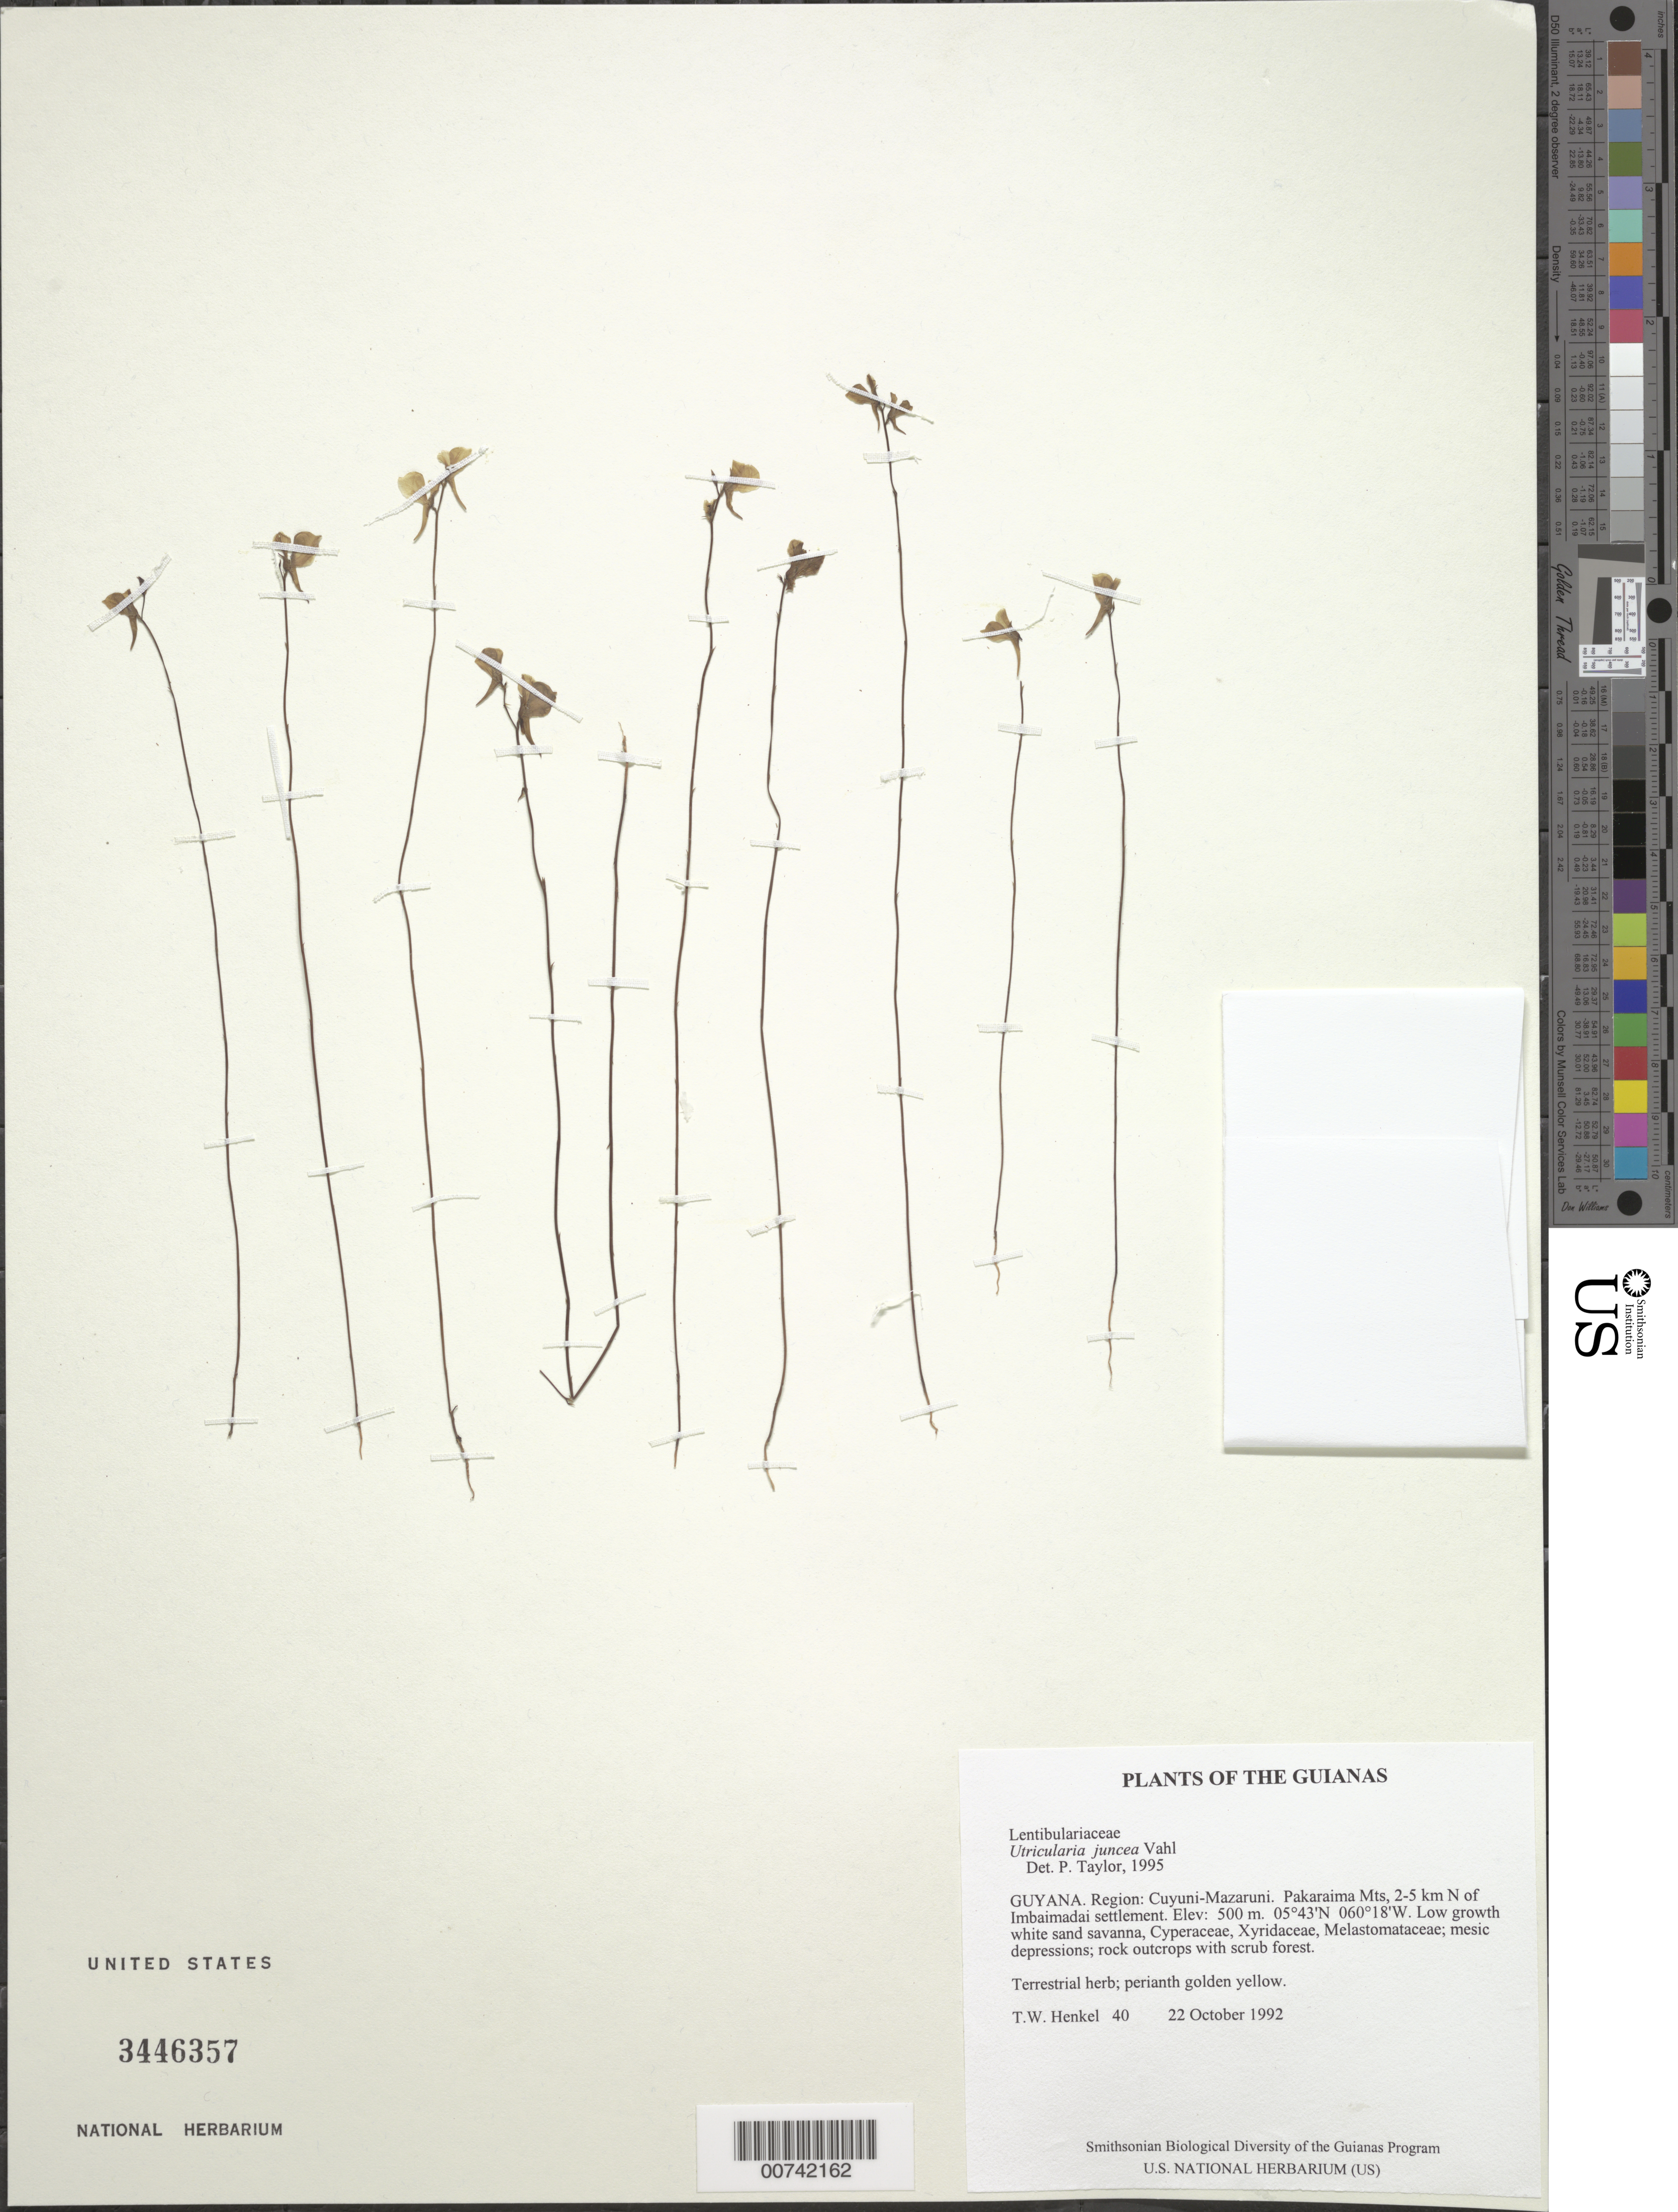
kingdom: Plantae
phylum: Tracheophyta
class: Magnoliopsida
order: Lamiales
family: Lentibulariaceae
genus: Utricularia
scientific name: Utricularia juncea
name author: Vahl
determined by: Taylor, P.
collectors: T. Henkel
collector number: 40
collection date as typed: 22 October 1992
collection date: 1992-10-22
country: Guyana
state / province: Cuyuni-Mazaruni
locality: Pakaraima Mts, 2-5 km N of Imbaimadai settlement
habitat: Low growth white sand savanna, Cyperaceae, Xyridaceae, Melastomataceae; mesic depressions; rock outcrops with scrub forest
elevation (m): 500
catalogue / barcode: US 3446357